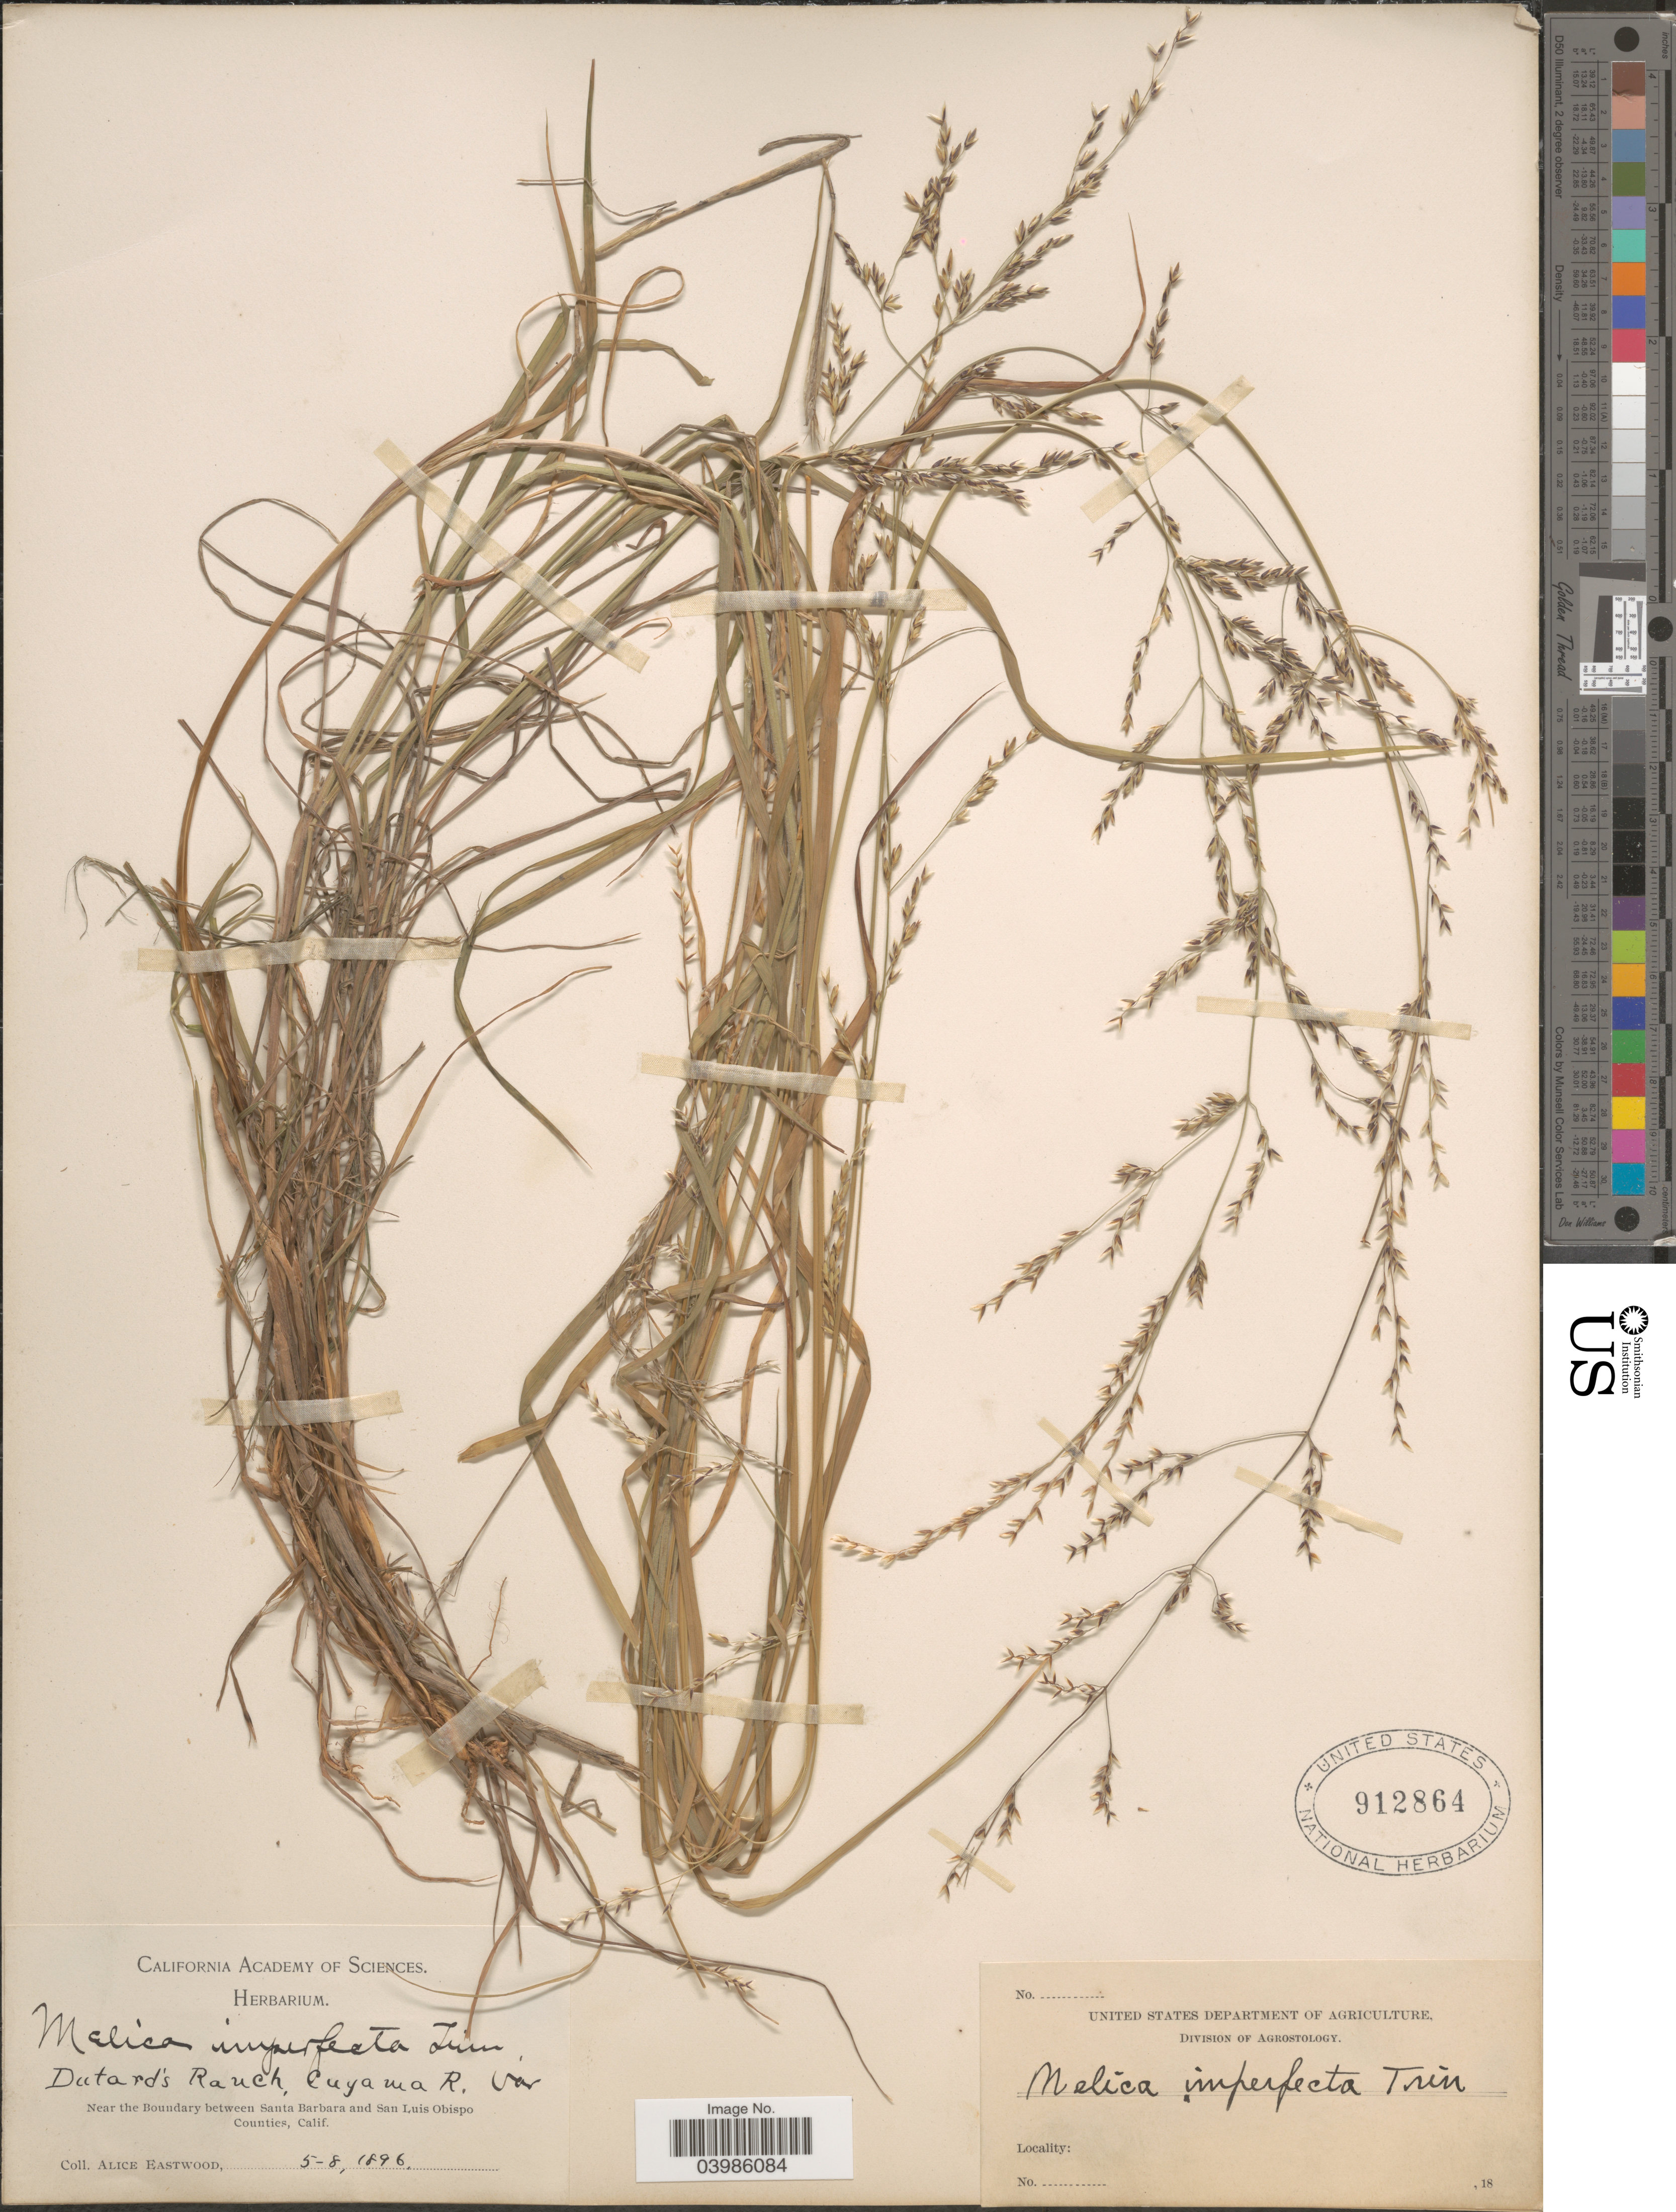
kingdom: Plantae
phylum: Tracheophyta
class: Liliopsida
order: Poales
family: Poaceae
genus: Melica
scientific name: Melica imperfecta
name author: Trin.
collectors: A. Eastwood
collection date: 1896-05-08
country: United States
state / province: California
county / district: Santa Barbara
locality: Dutard's Ranch, Cuyama R. Near the Boundary between Santa Barbara and San Luis Obispo Counties.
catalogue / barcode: US 912864